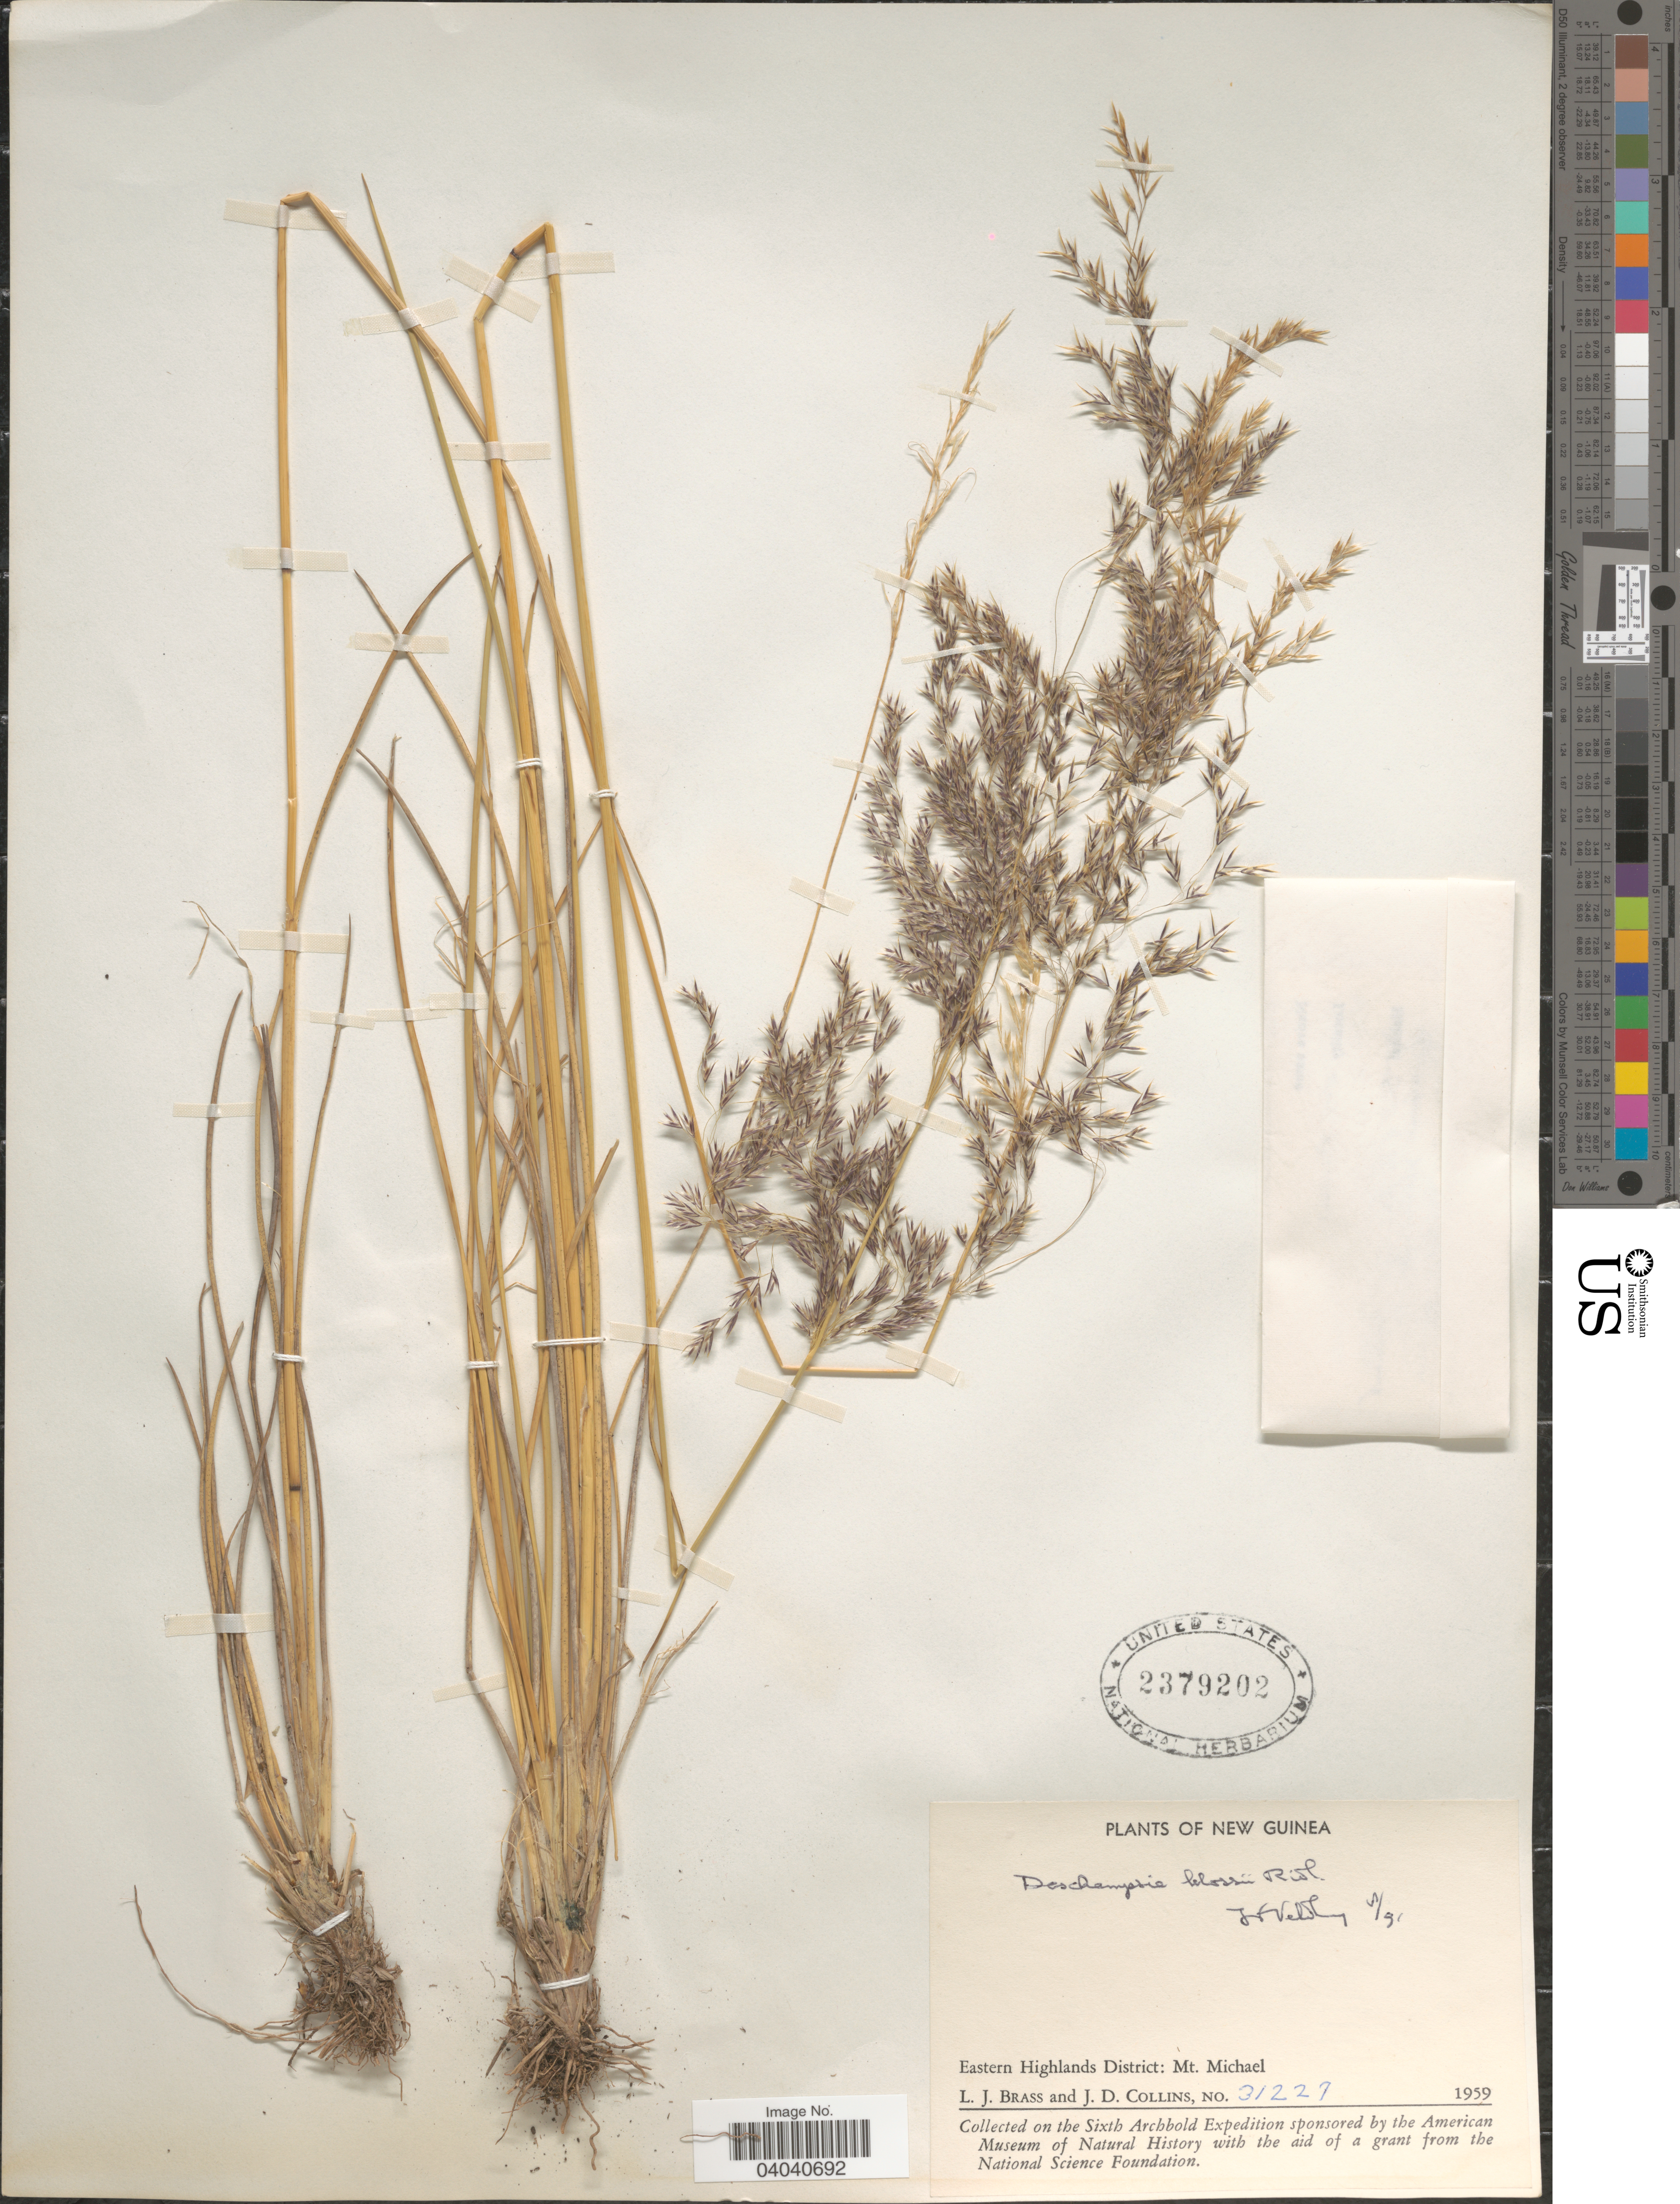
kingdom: Plantae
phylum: Tracheophyta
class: Liliopsida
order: Poales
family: Poaceae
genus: Deschampsia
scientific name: Deschampsia klossii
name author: Ridl.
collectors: L. J. Brass & J. Collins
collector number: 31227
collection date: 1959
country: Papua New Guinea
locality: New Guinea. Eastern Highlands District: Mt. Michael.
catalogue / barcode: US 2379202